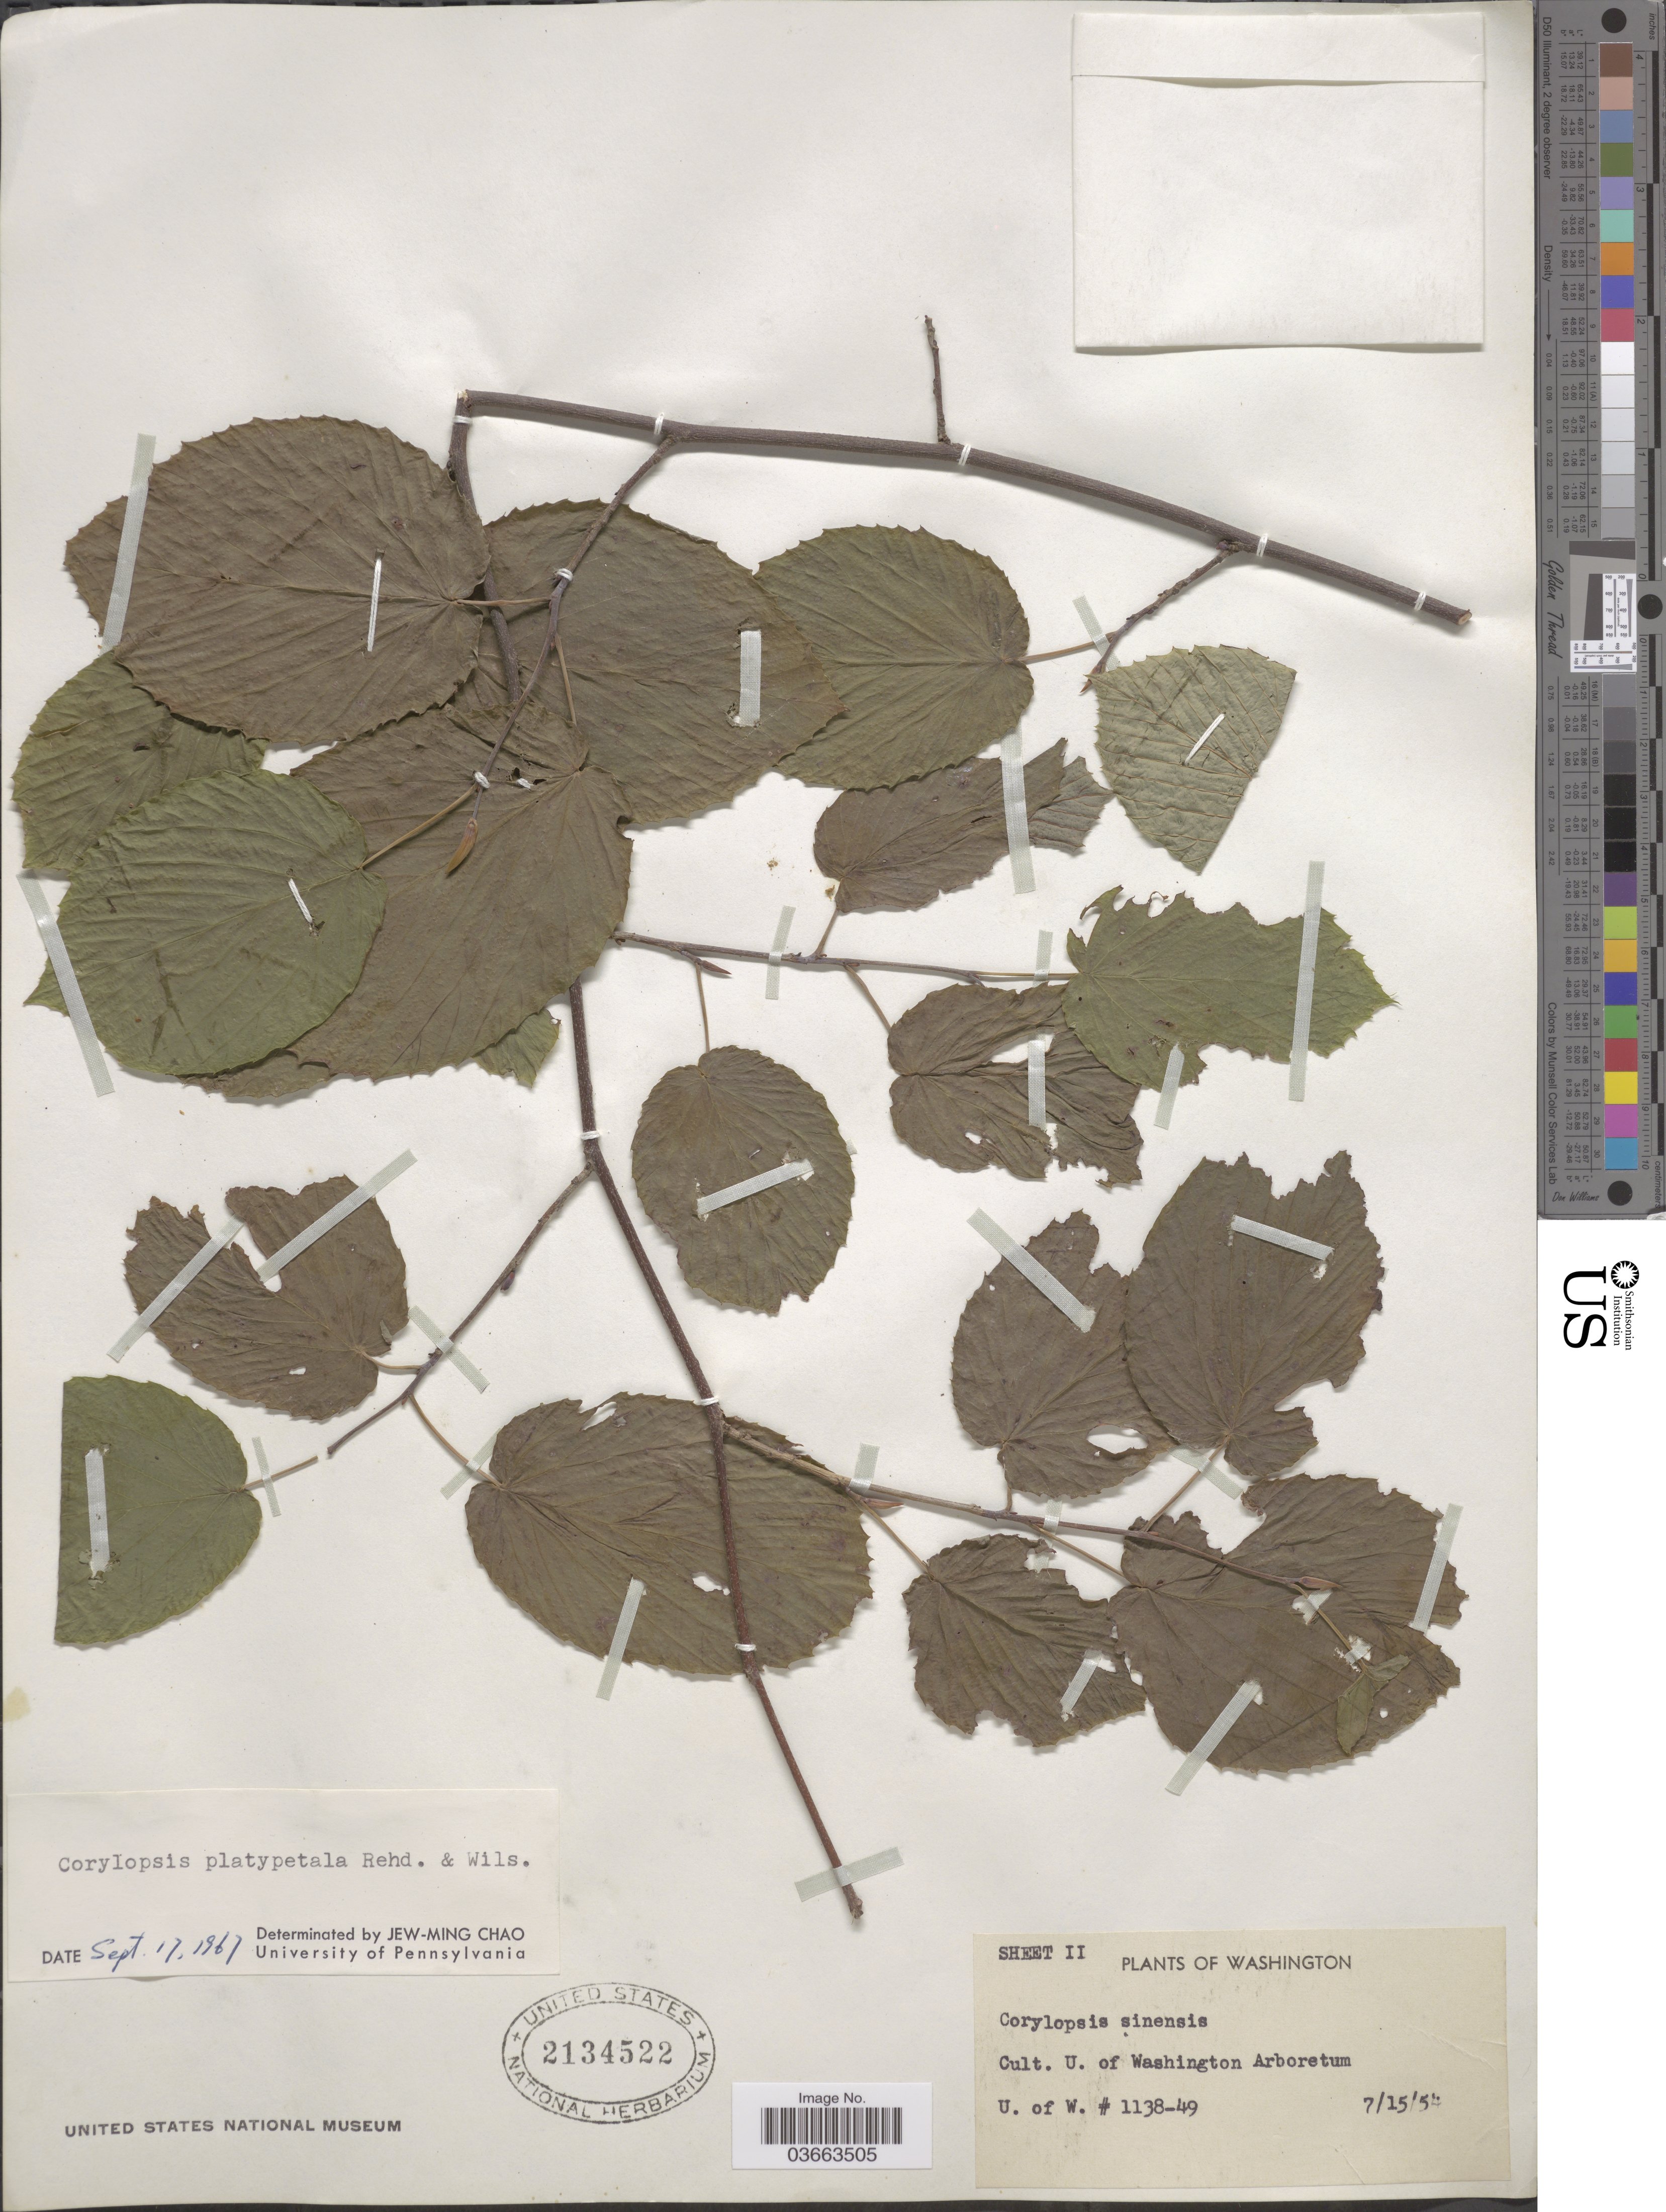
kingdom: Plantae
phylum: Tracheophyta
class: Magnoliopsida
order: Saxifragales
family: Hamamelidaceae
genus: Corylopsis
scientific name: Corylopsis platypetala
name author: Rehder & E.H. Wilson in Sarg.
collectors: University of Washington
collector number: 1138-49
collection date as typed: Transcribed d/m/y: 15/7/54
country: United States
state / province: Washington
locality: U. of Washington Arboretum.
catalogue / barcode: US 2134522